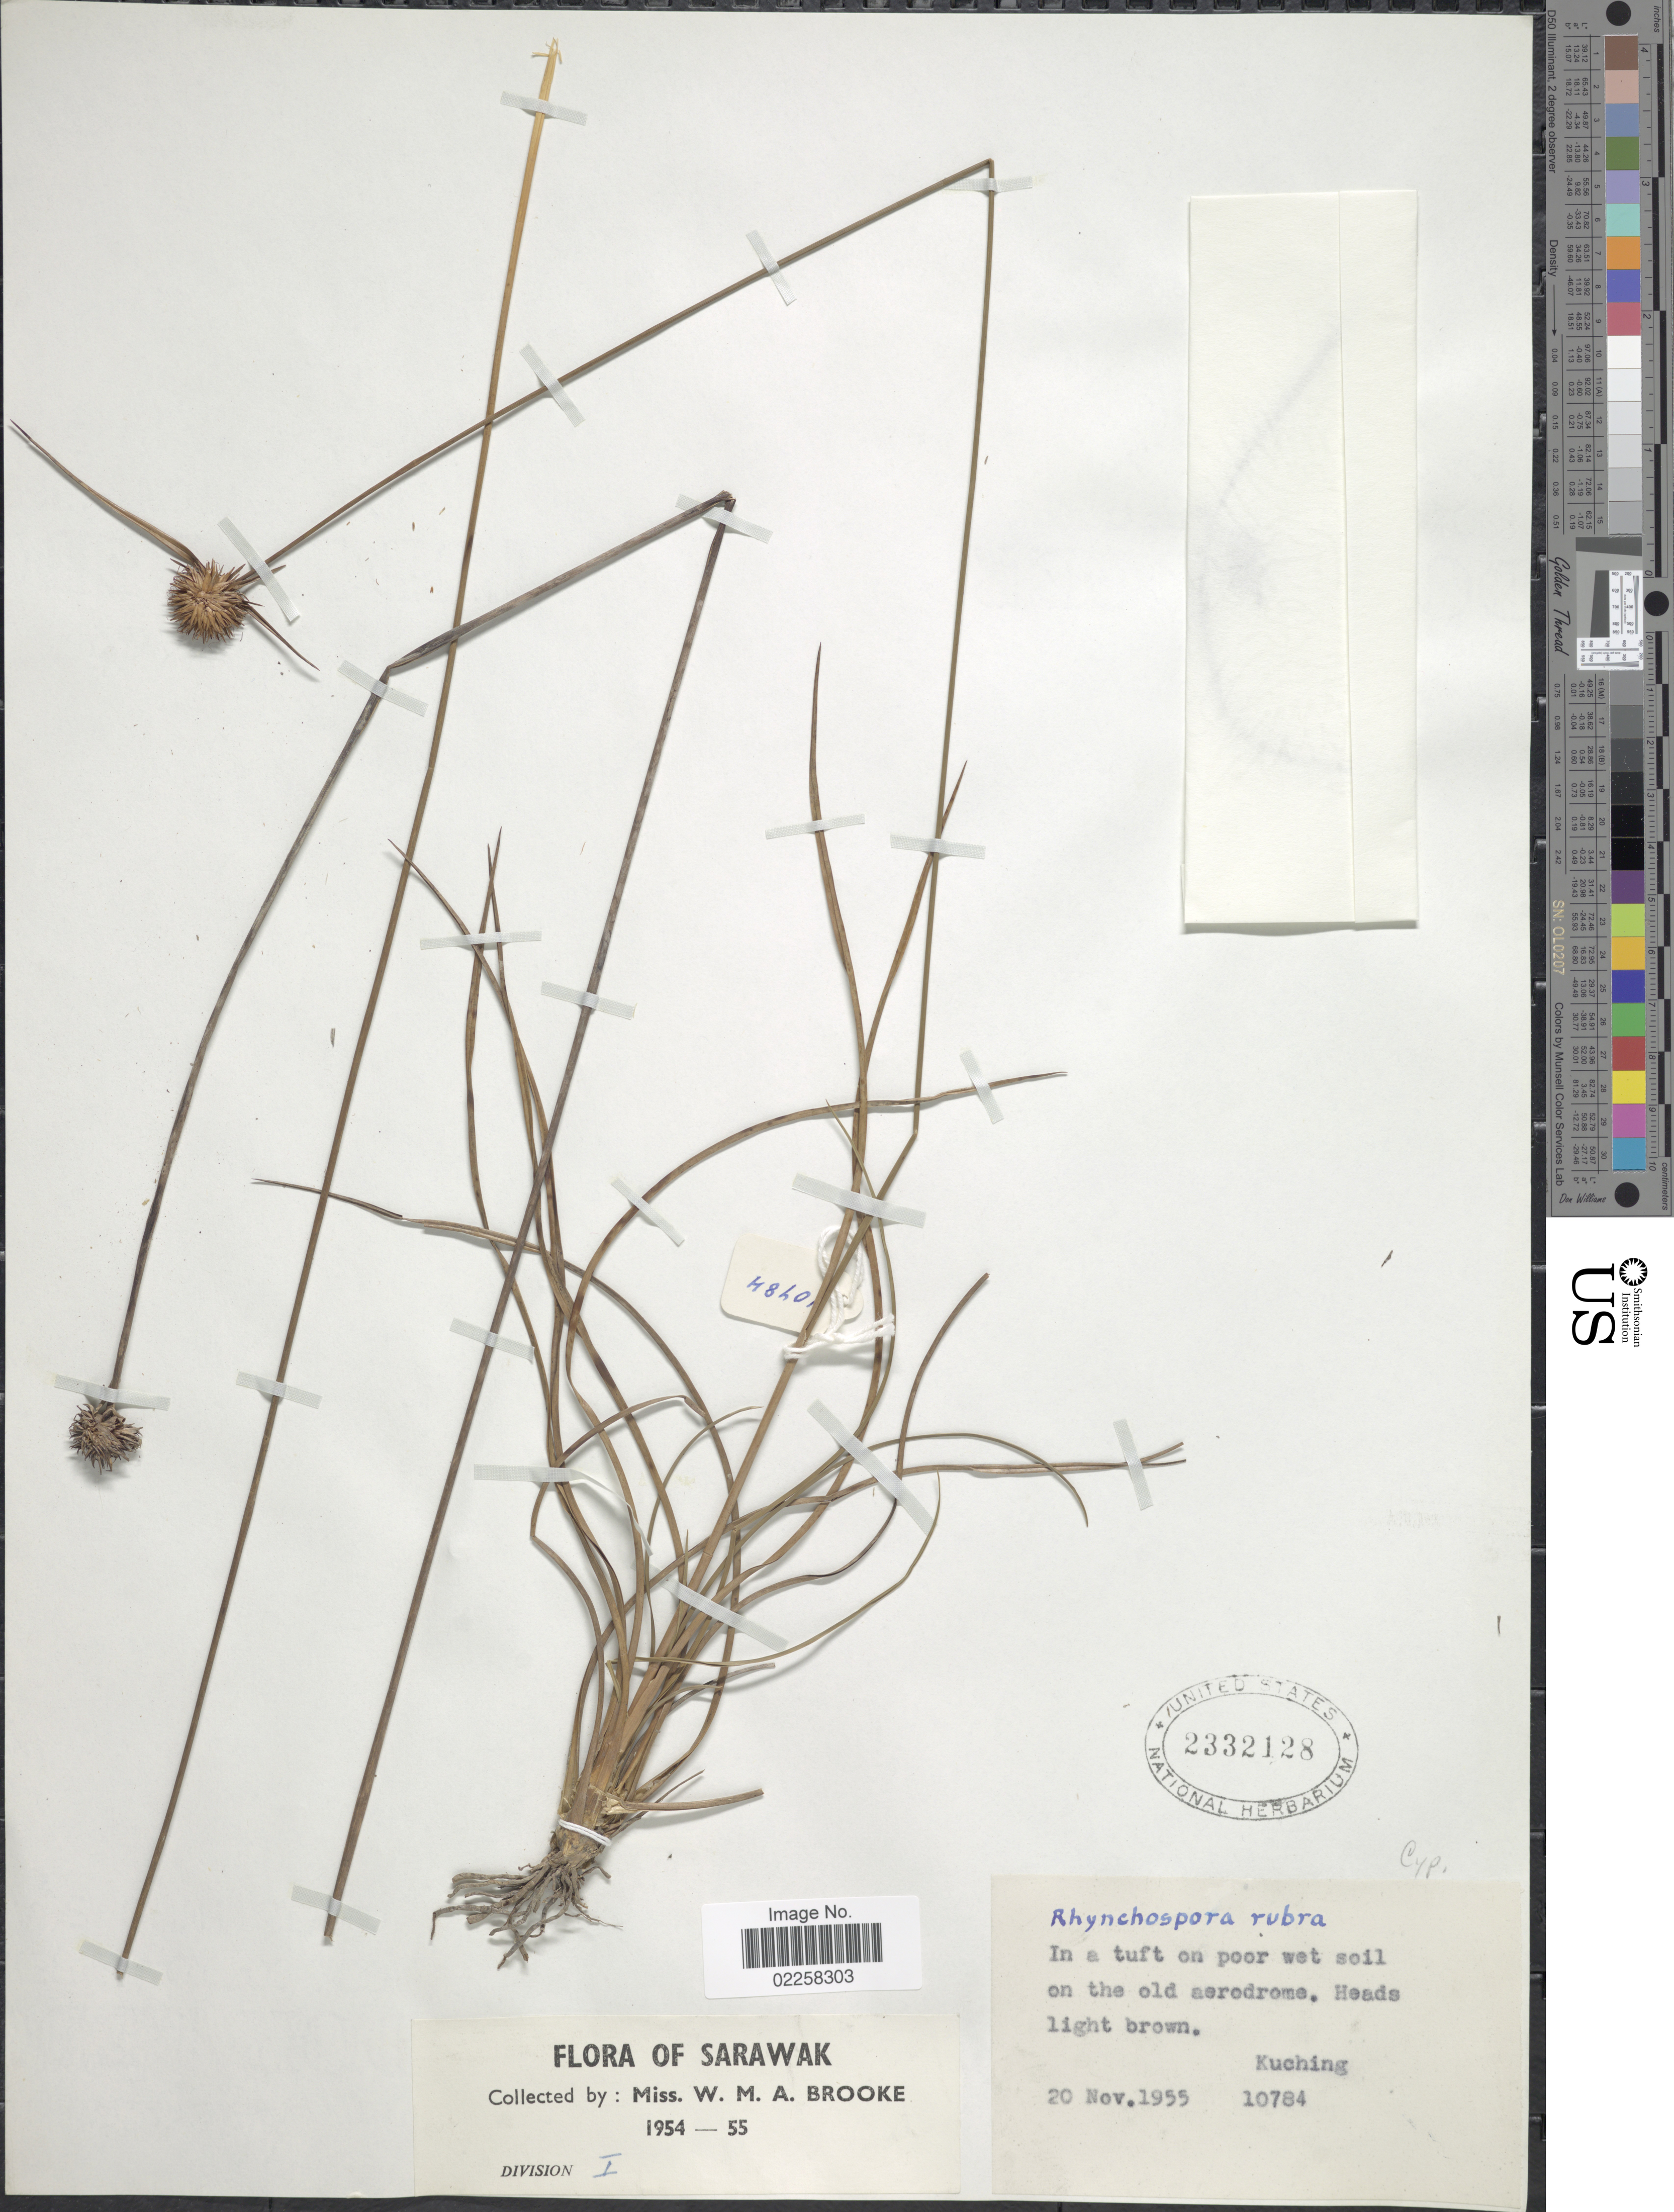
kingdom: Plantae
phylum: Tracheophyta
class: Liliopsida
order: Poales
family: Cyperaceae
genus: Rhynchospora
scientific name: Rhynchospora rubra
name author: (Lour.) Makino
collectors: W. Brooke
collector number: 10784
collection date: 1955-11-20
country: Malaysia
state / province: Sarawak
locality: Kuching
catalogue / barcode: US 2332128